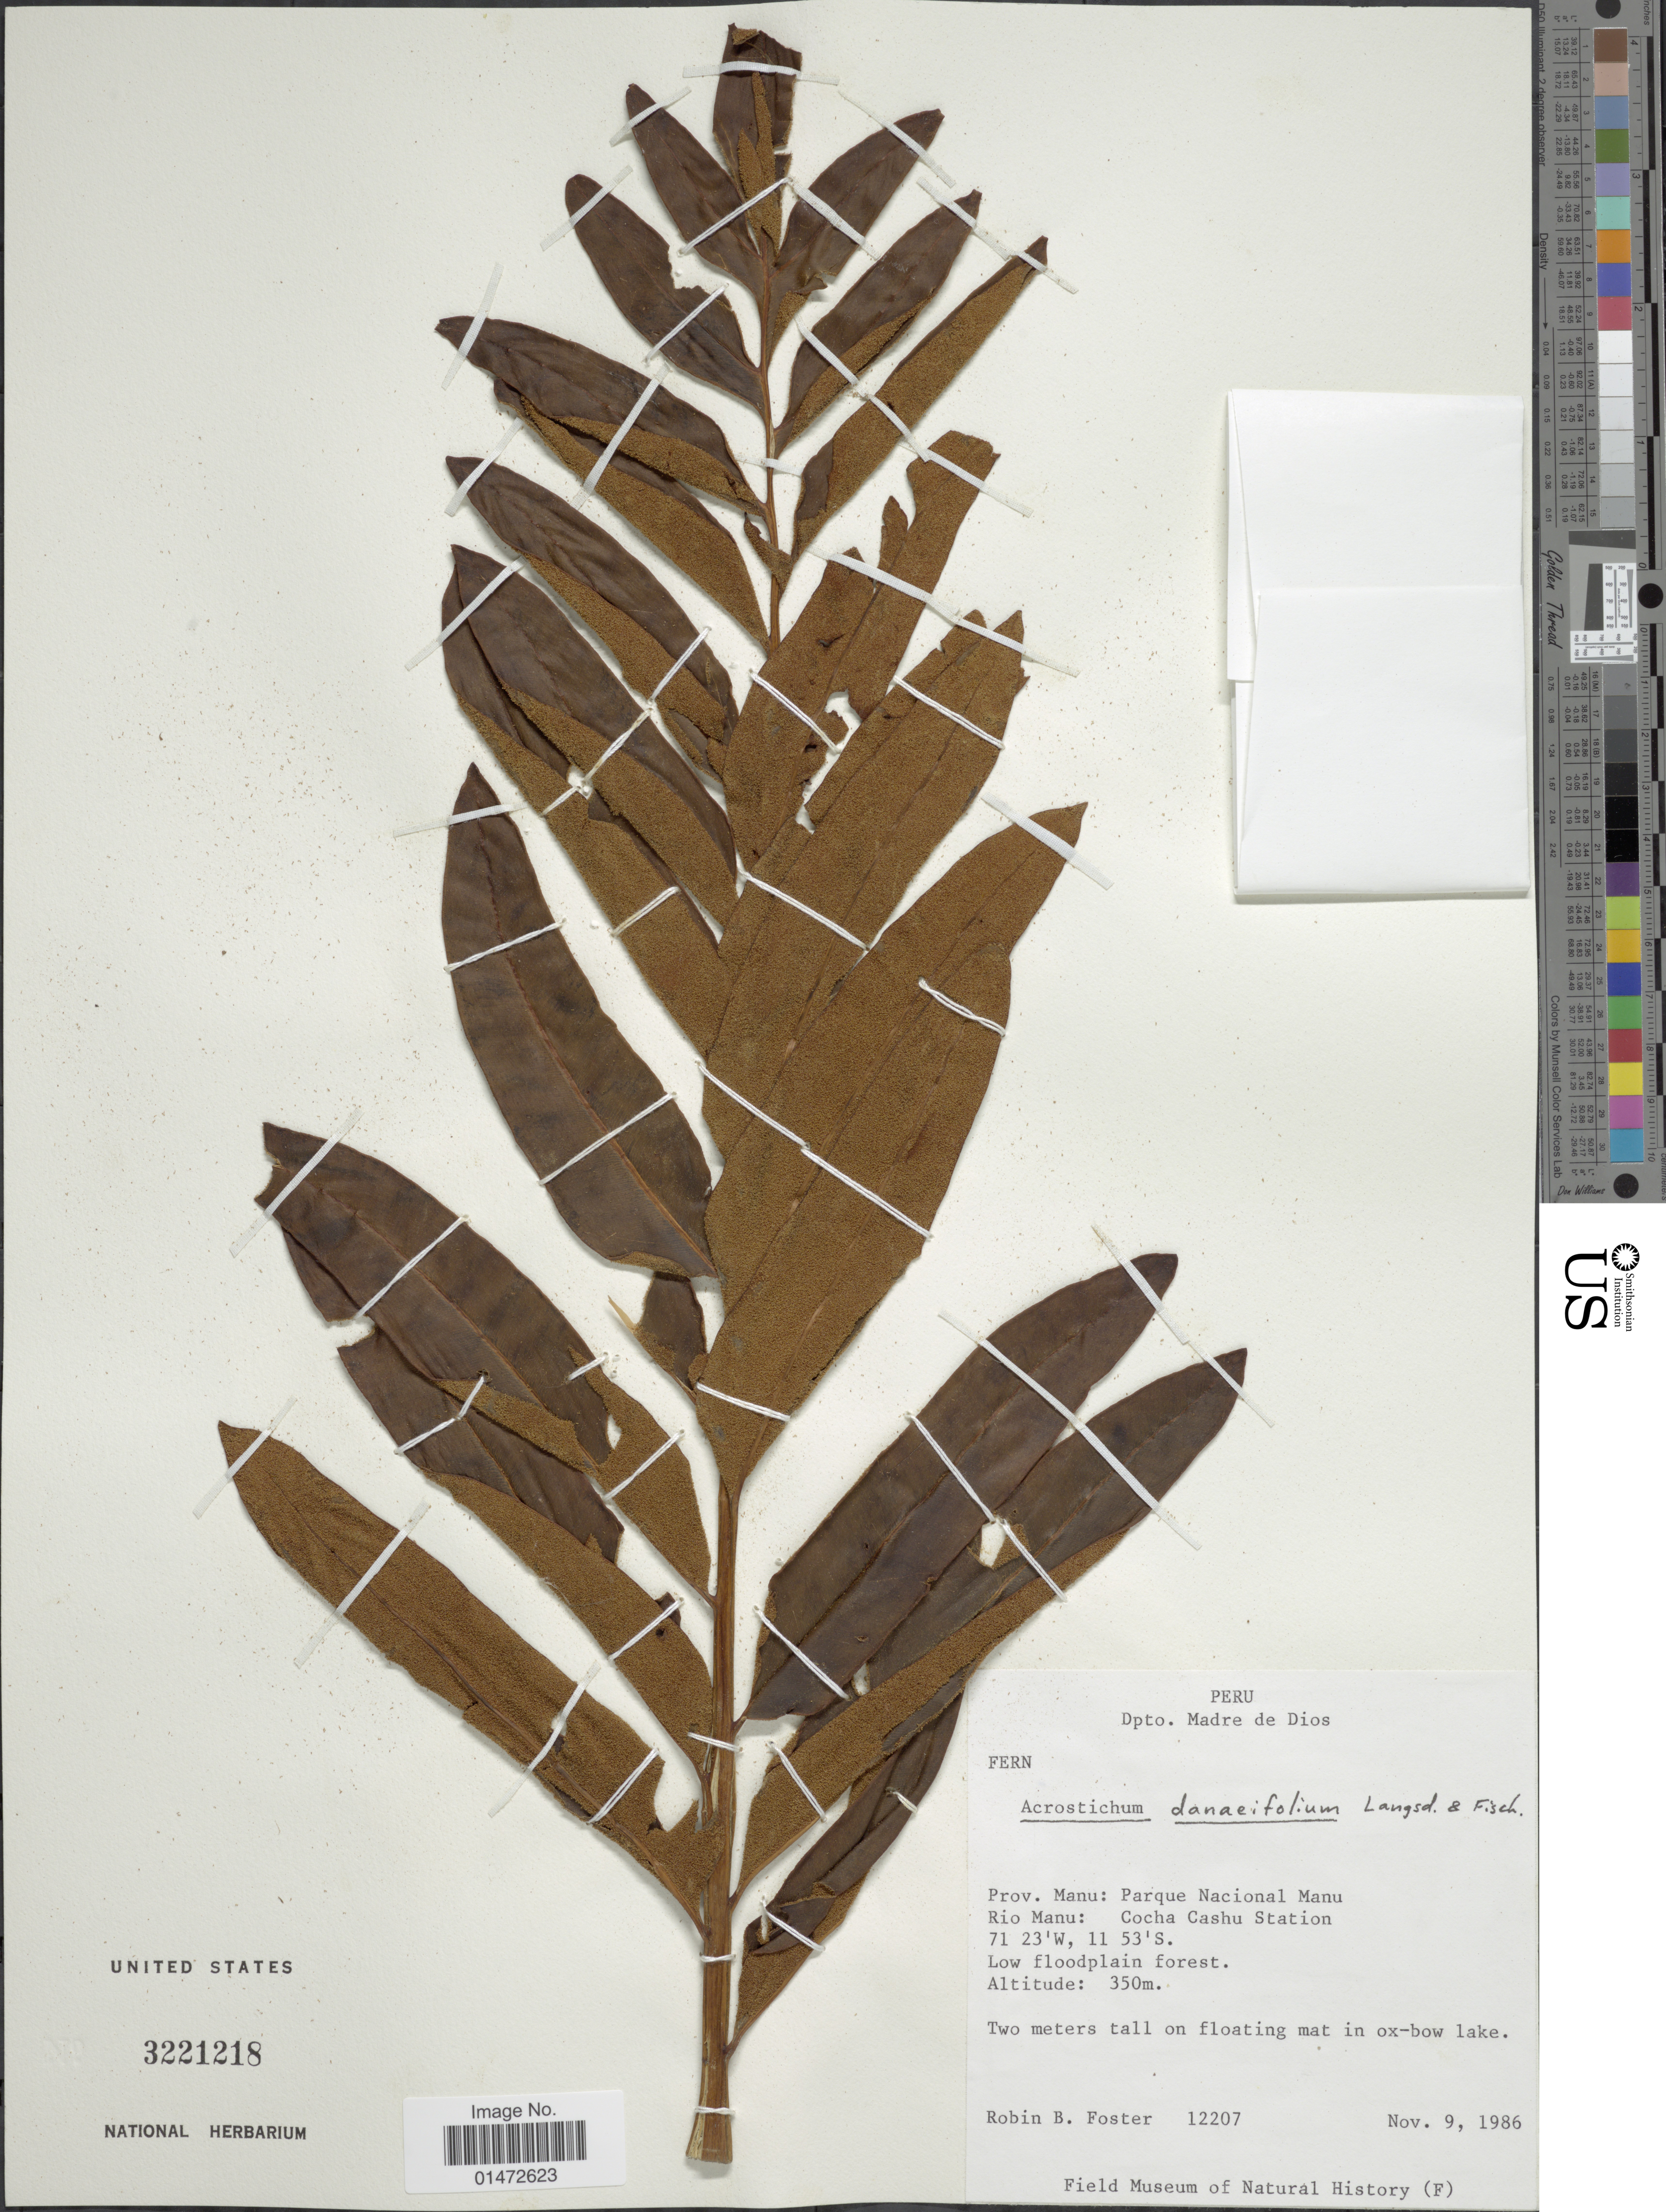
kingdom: Plantae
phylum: Tracheophyta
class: Polypodiopsida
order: Polypodiales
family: Pteridaceae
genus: Acrostichum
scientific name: Acrostichum danaeifolium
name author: Langsd. & Fisch.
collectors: R. B. Foster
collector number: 12207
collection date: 1986-11-09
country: Peru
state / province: Madre de Dios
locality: Prov. Manu: Parque Nacional Manu. Rio Manu: Cocha Cashu Station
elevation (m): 350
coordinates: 11.53, 71.23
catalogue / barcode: US 3221218